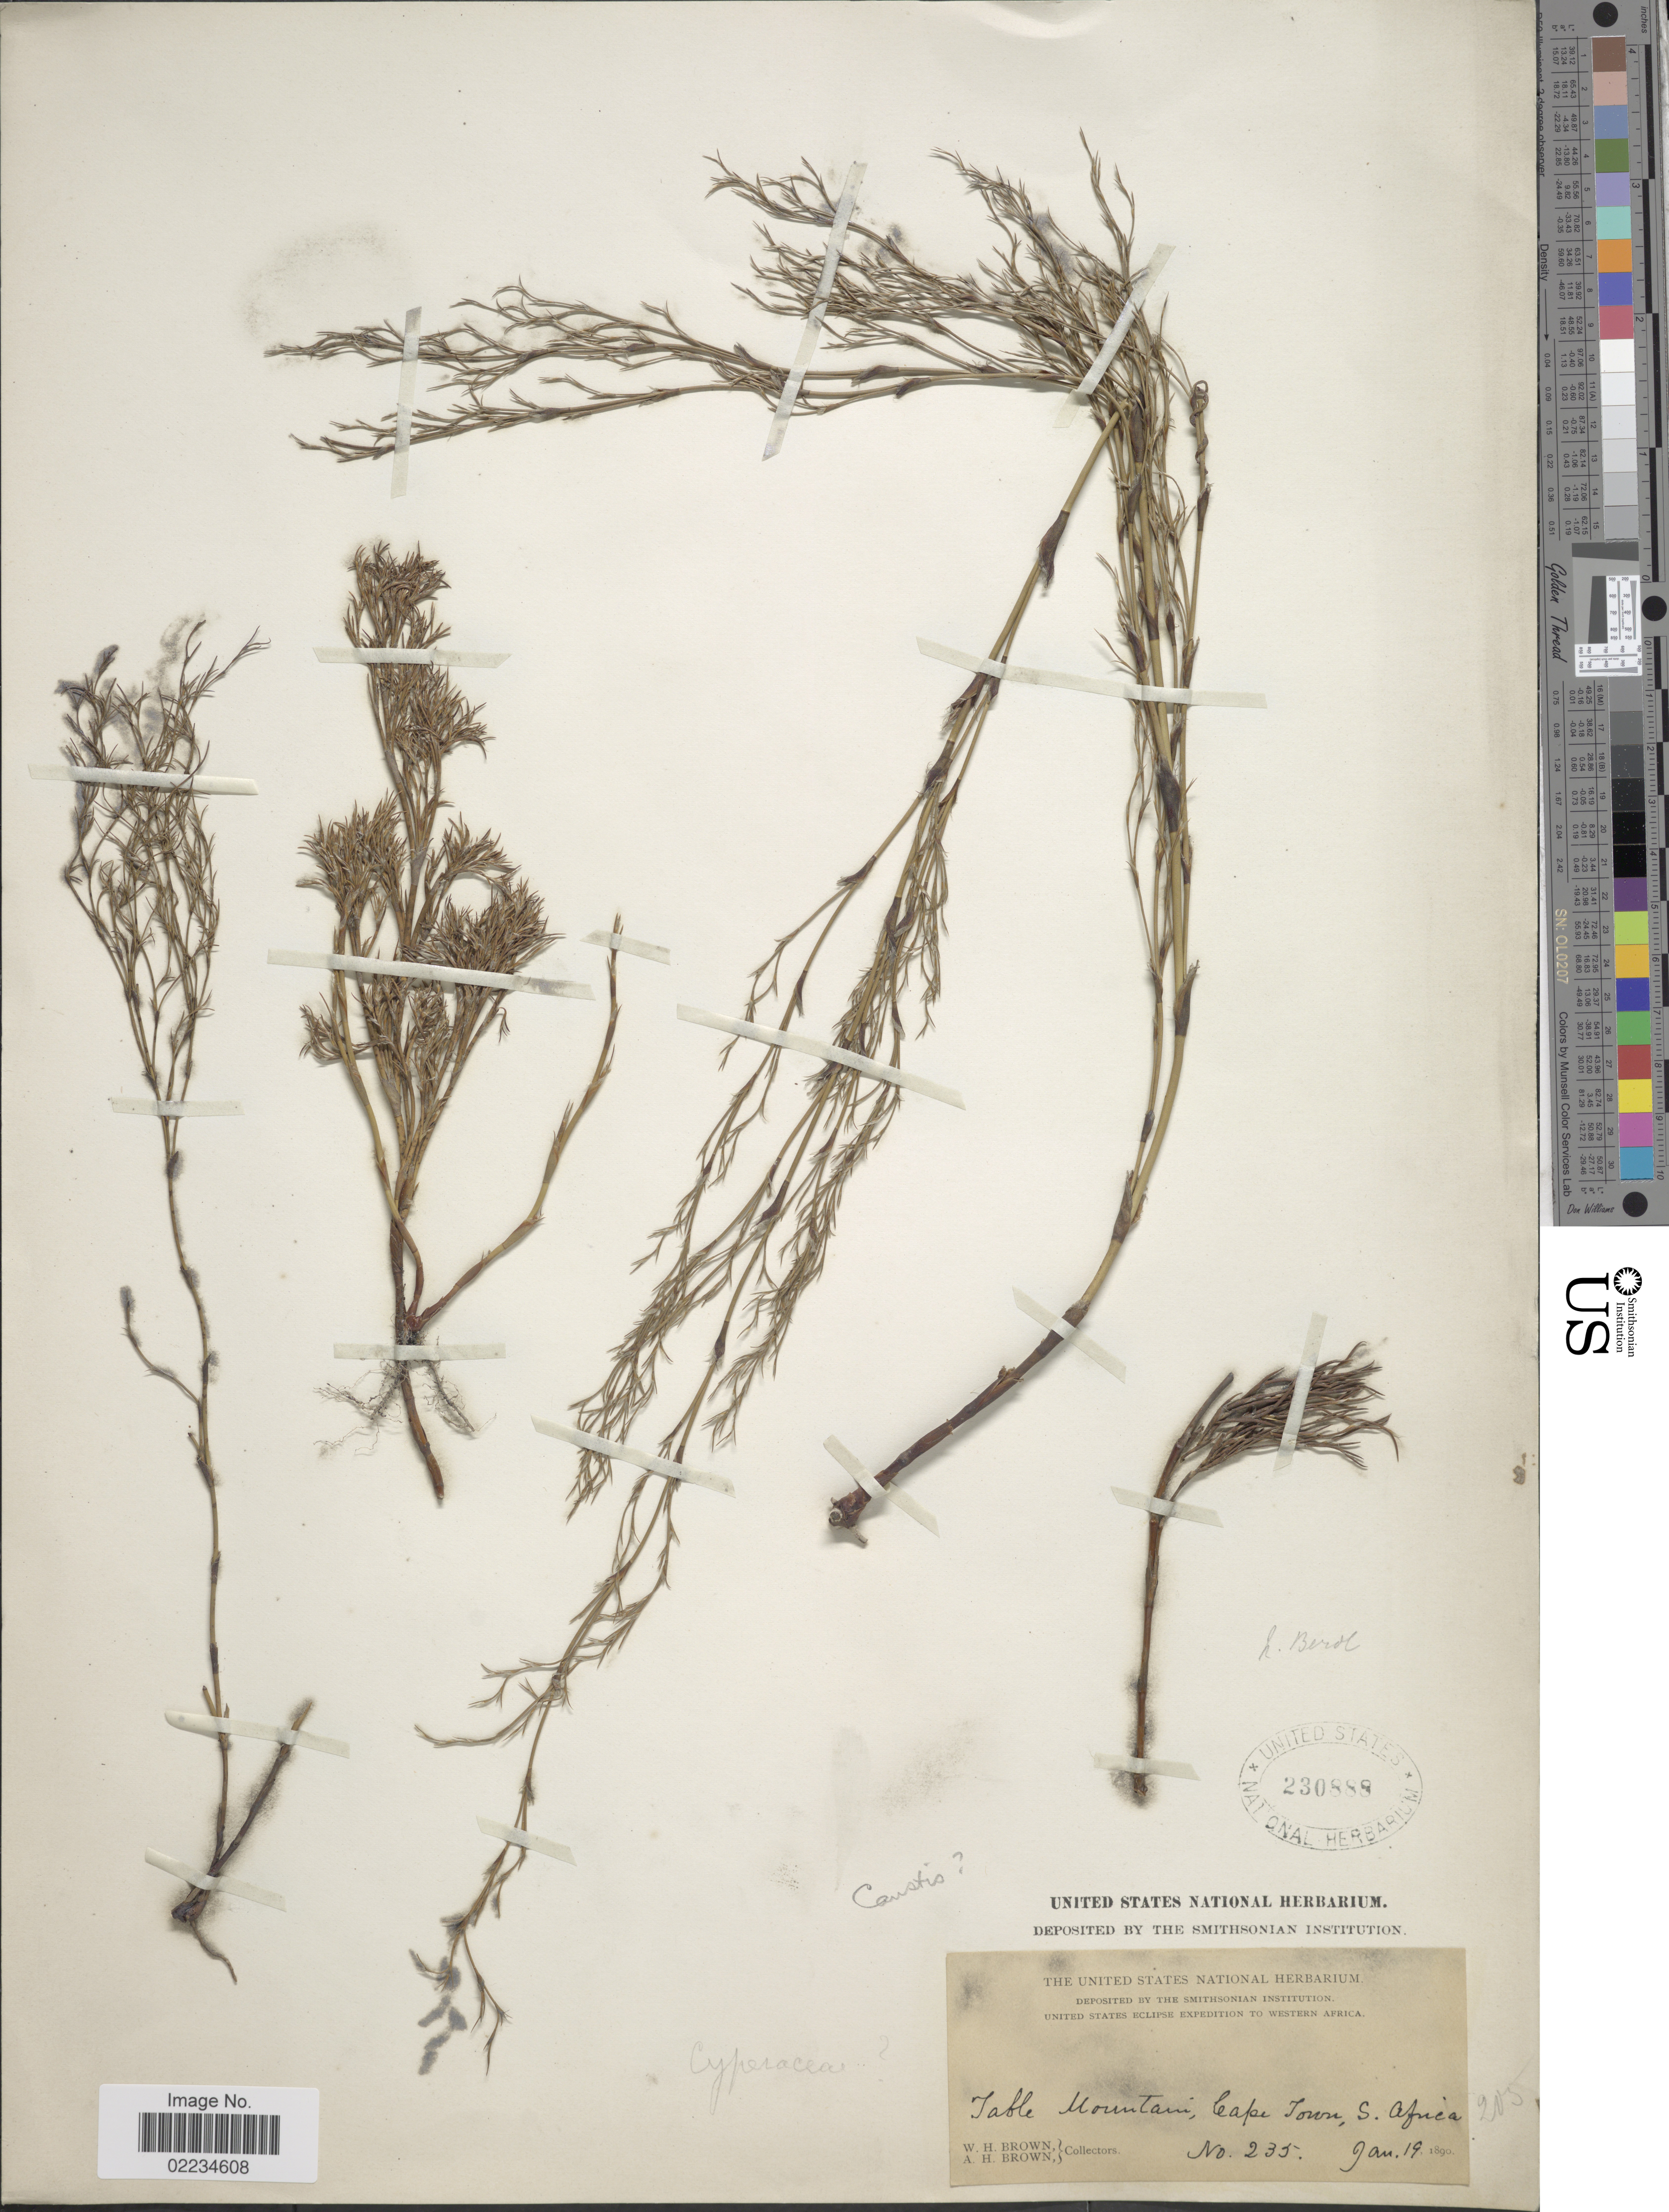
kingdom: Plantae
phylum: Tracheophyta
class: Liliopsida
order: Poales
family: Restionaceae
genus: Thamnochortus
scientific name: Thamnochortus sp.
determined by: Strong, Mark T., (BOT), Smithsonian Institution - National Museum of Natural History (UNITED STATES)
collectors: W. H. Brown & A. H. Brown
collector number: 235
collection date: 1890-01-19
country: South Africa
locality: Table Mountain, Cape Town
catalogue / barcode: US 230888